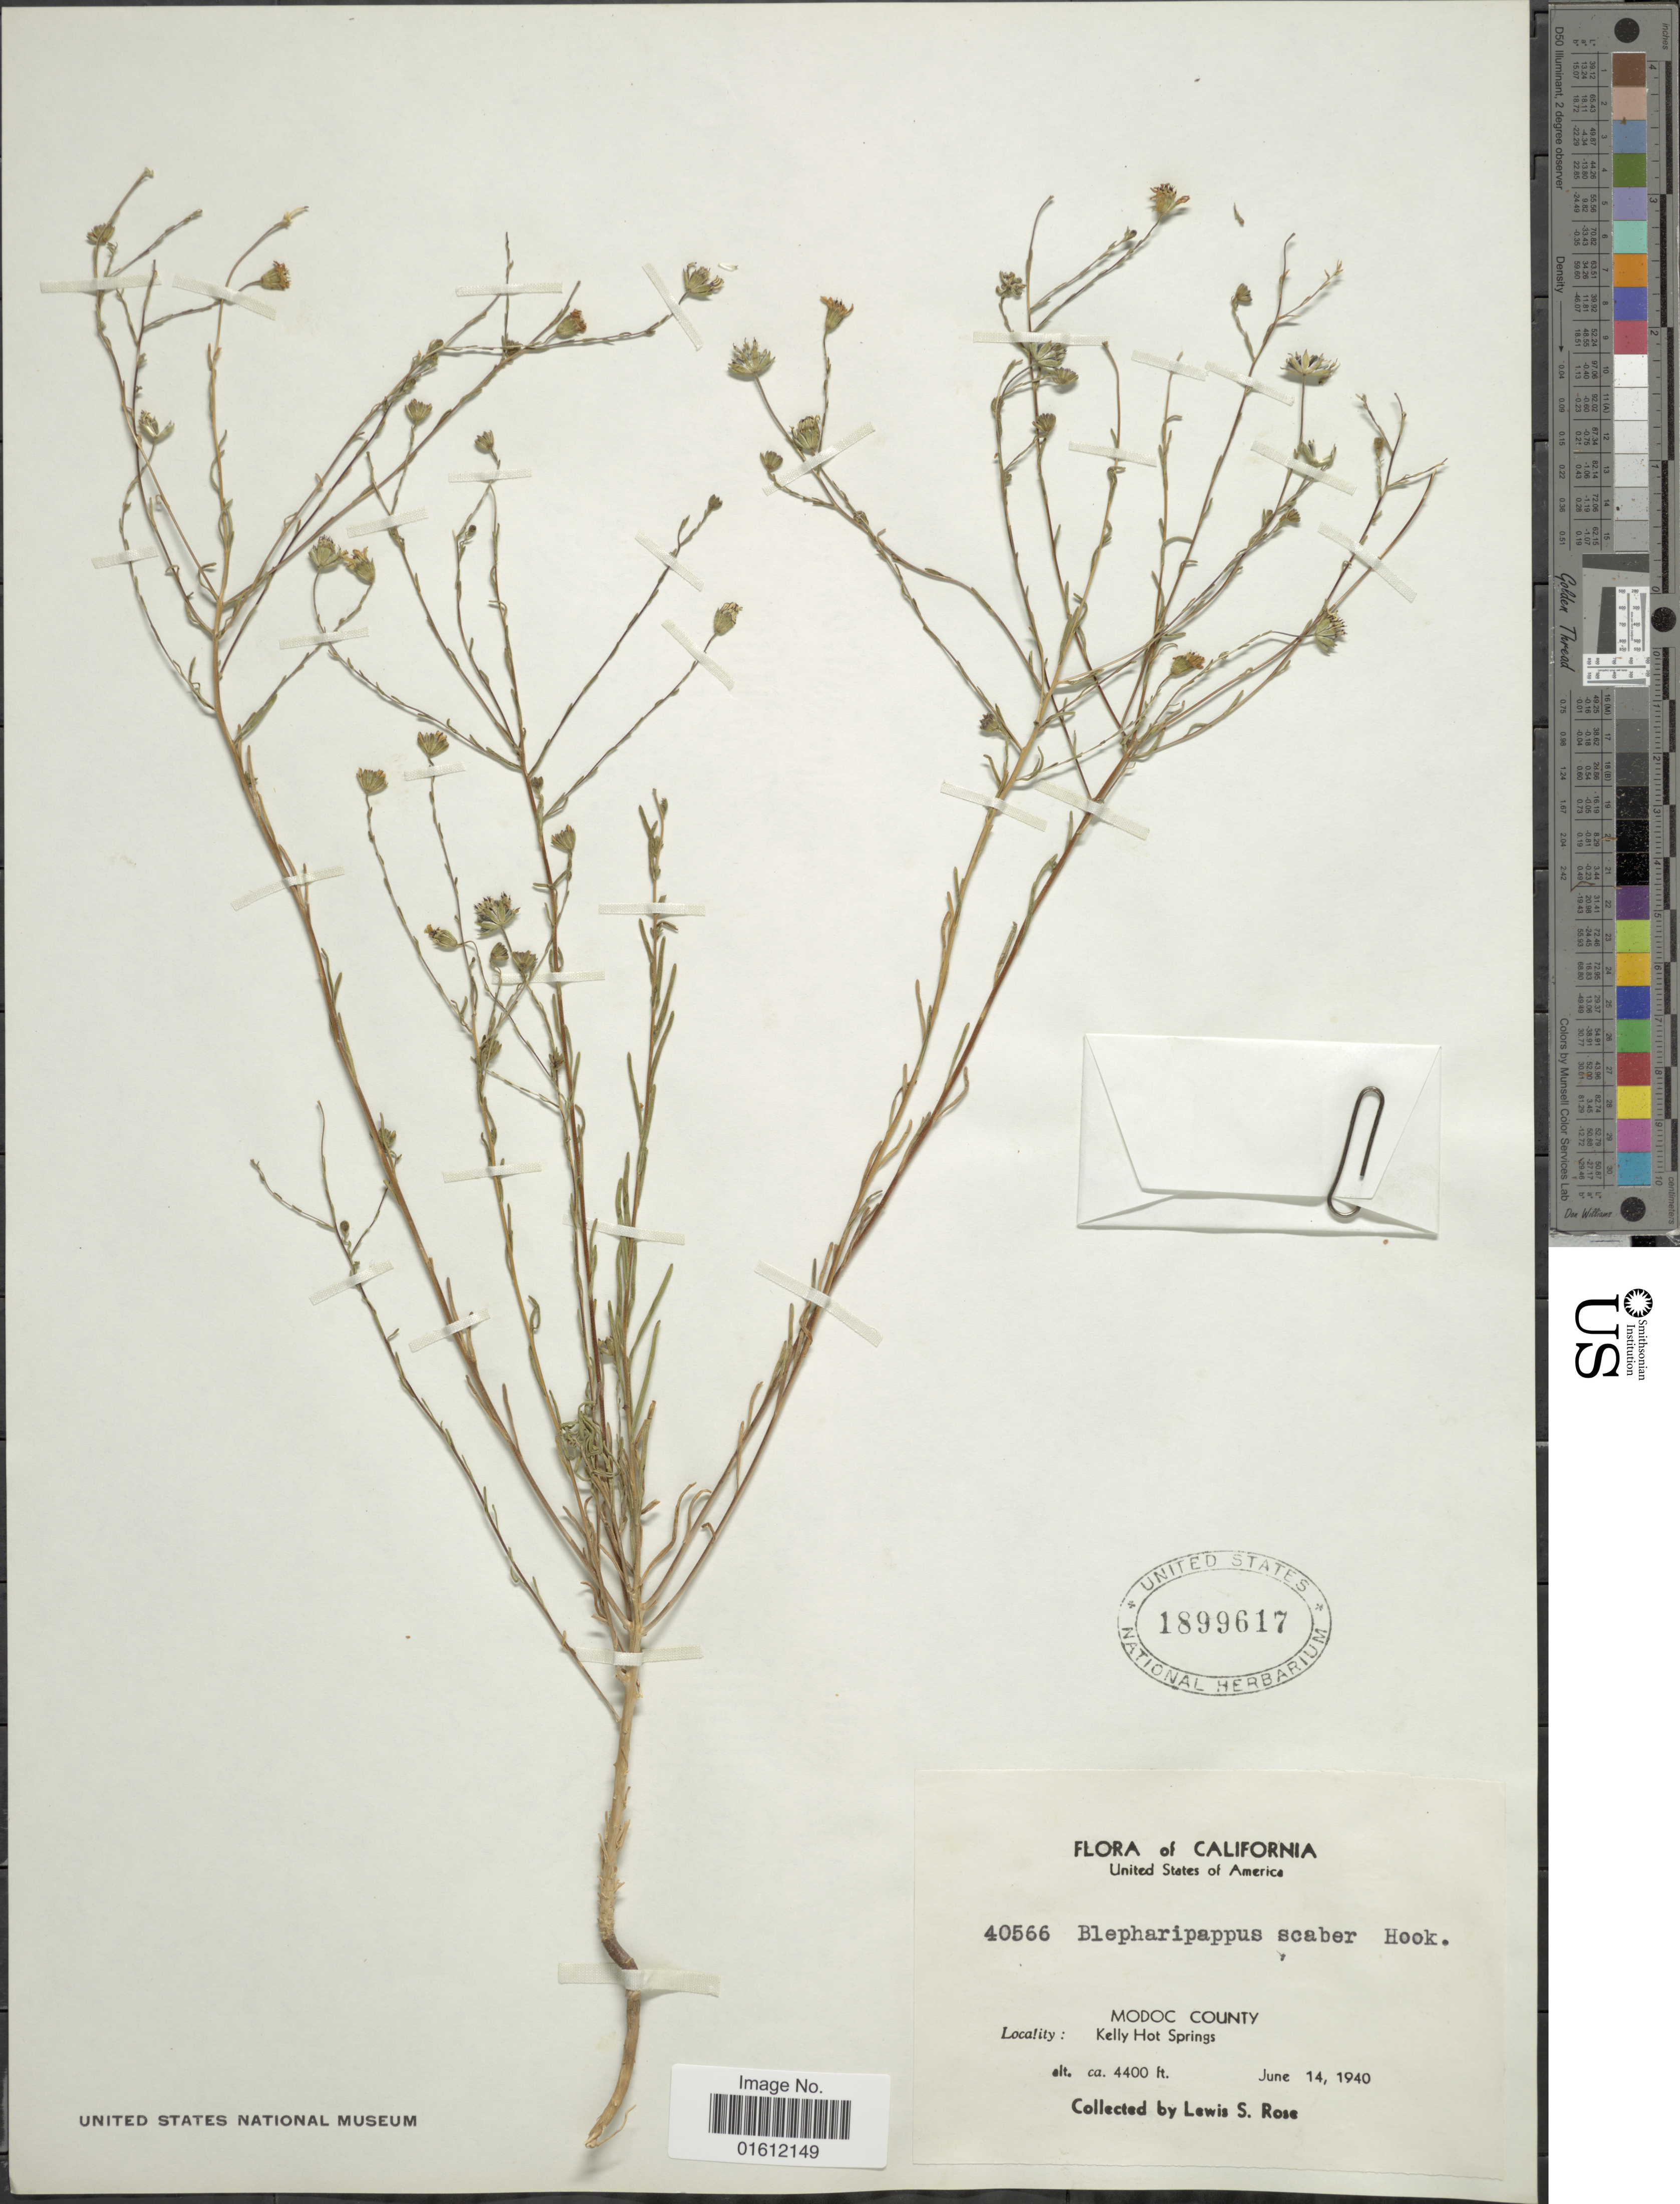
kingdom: Plantae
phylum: Tracheophyta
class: Magnoliopsida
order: Asterales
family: Asteraceae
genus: Blepharipappus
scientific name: Blepharipappus scaber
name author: Hook.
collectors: L. S. Rose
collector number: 40566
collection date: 1940-06-14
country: United States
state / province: California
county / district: Modoc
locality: Modoc County, Kelly Hot Springs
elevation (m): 1341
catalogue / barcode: US 1899617